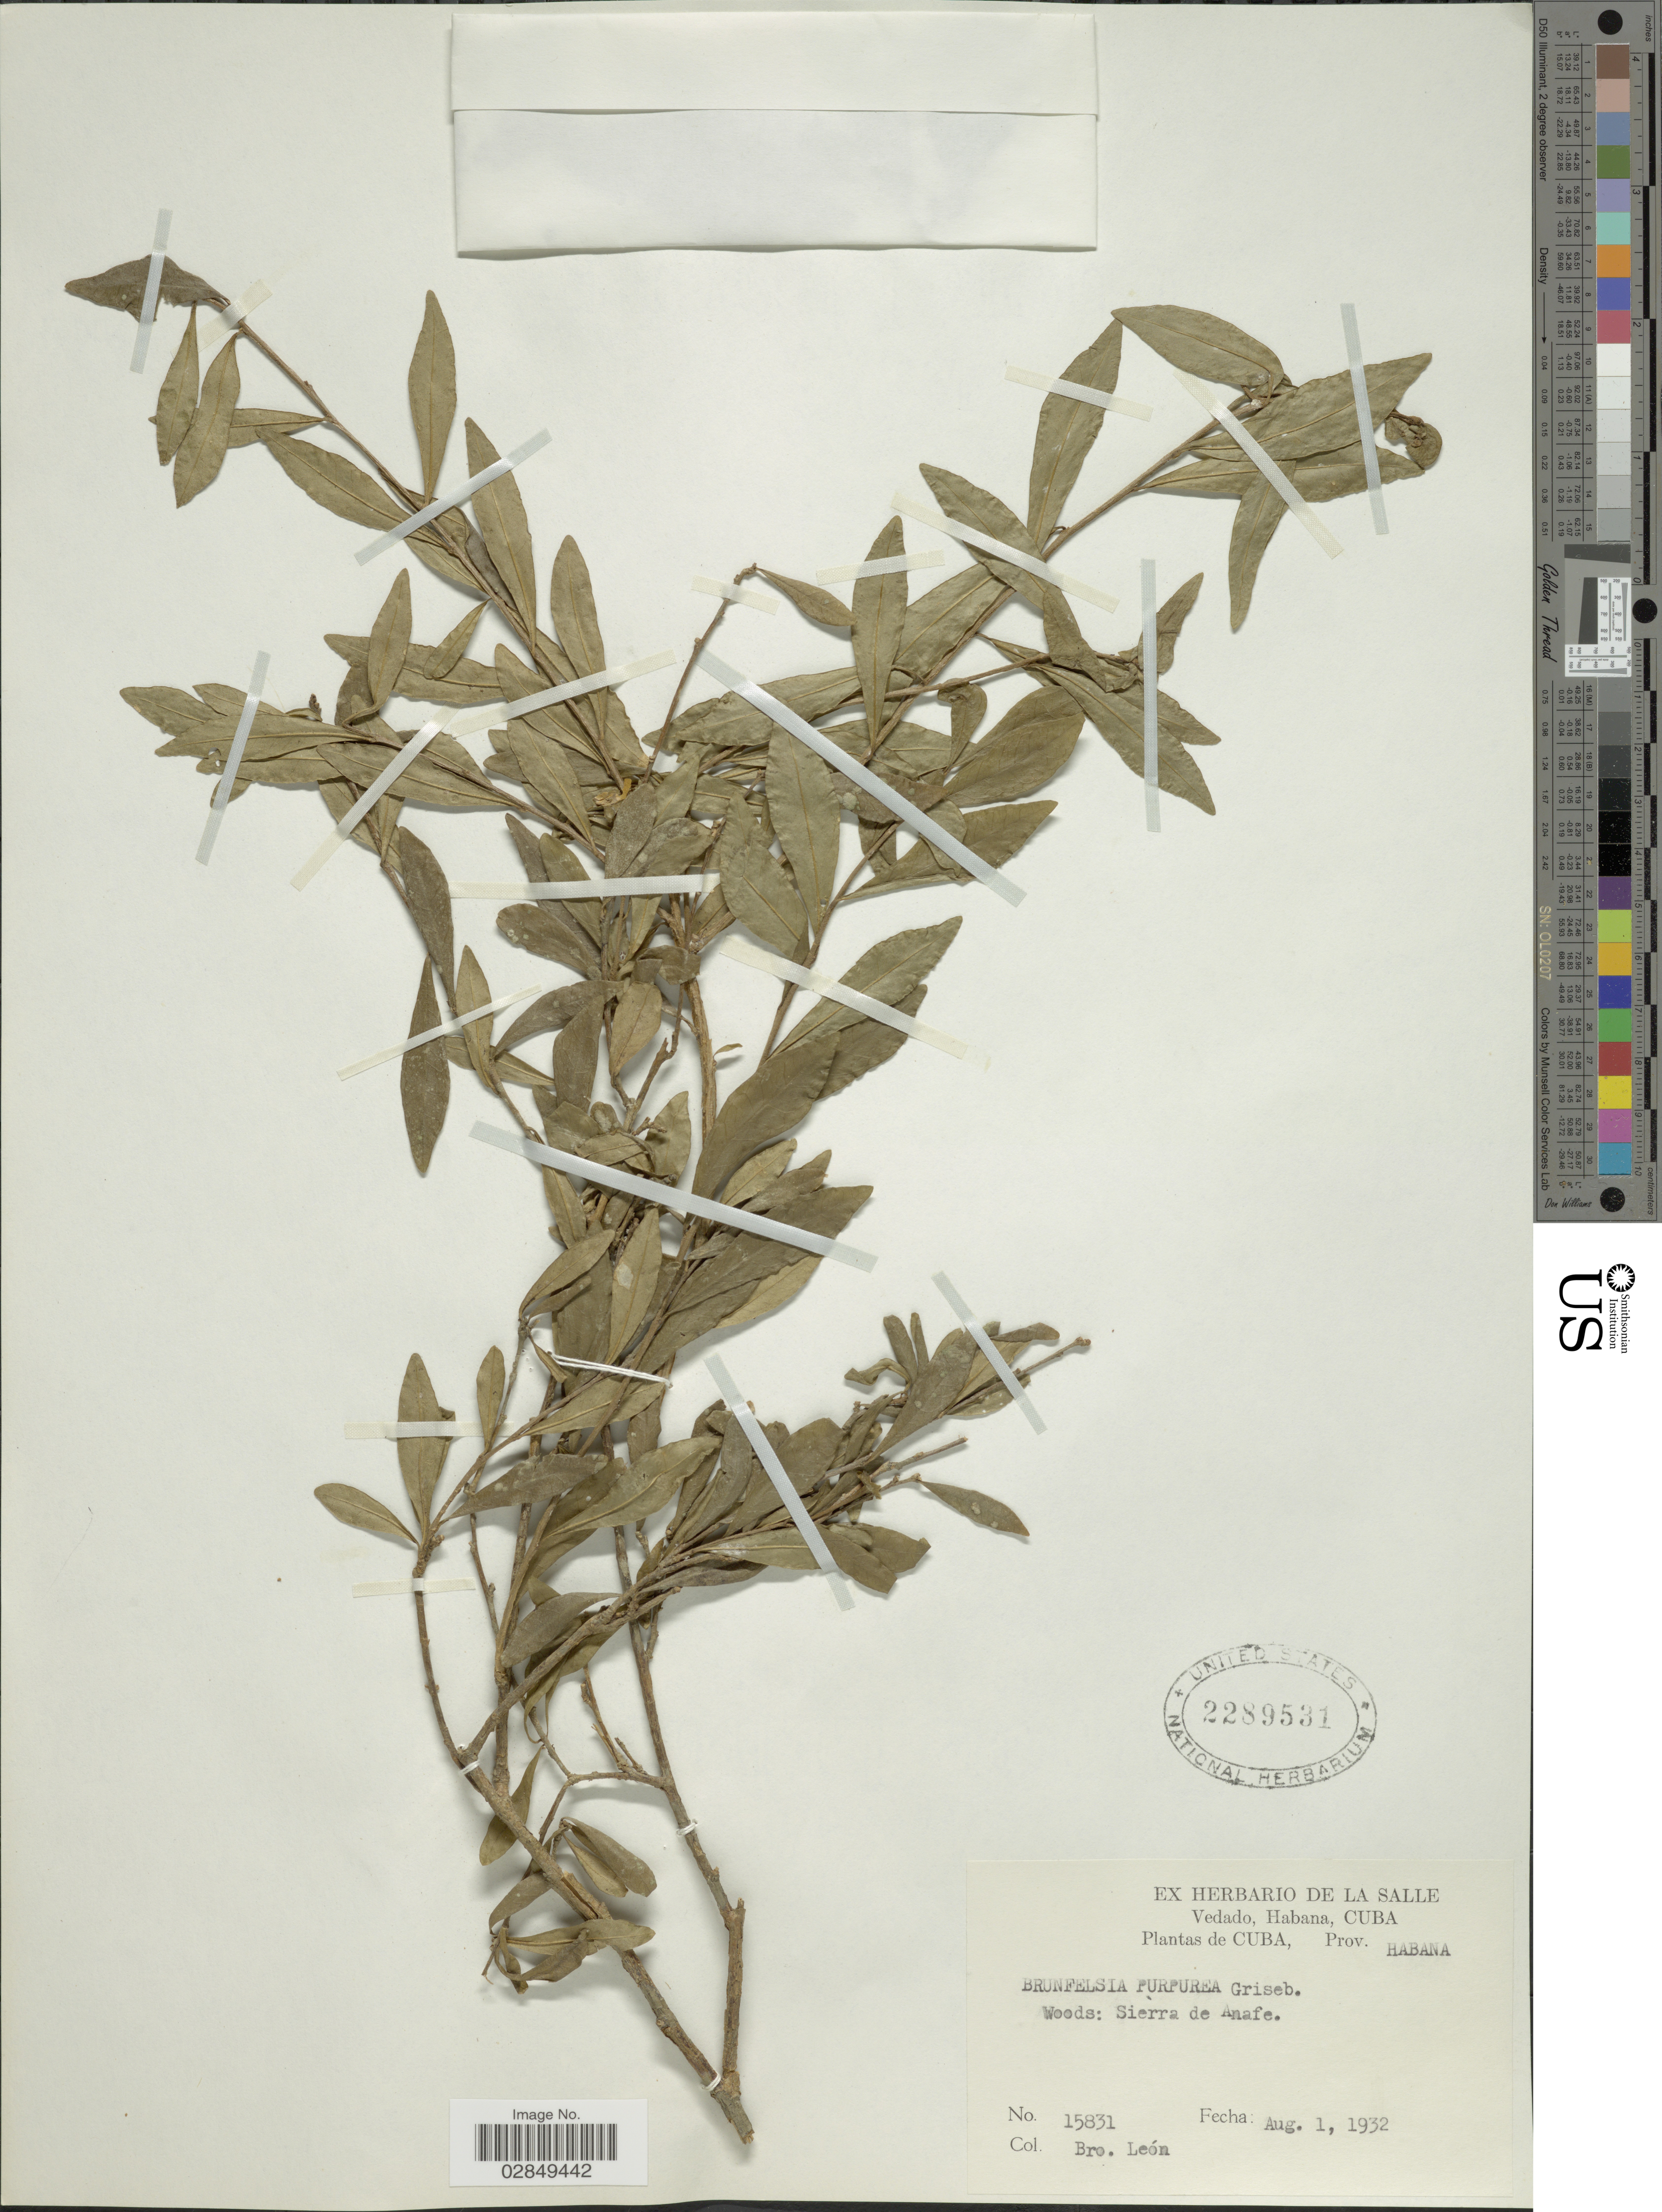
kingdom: Plantae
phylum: Tracheophyta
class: Magnoliopsida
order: Solanales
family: Solanaceae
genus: Brunfelsia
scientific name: Brunfelsia purpurea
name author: Griseb.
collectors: Bro. León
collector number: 15831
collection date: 1932-08-01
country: Cuba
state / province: La Habana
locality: Habana. Woods: Sierra de Anafe.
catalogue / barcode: US 2289531